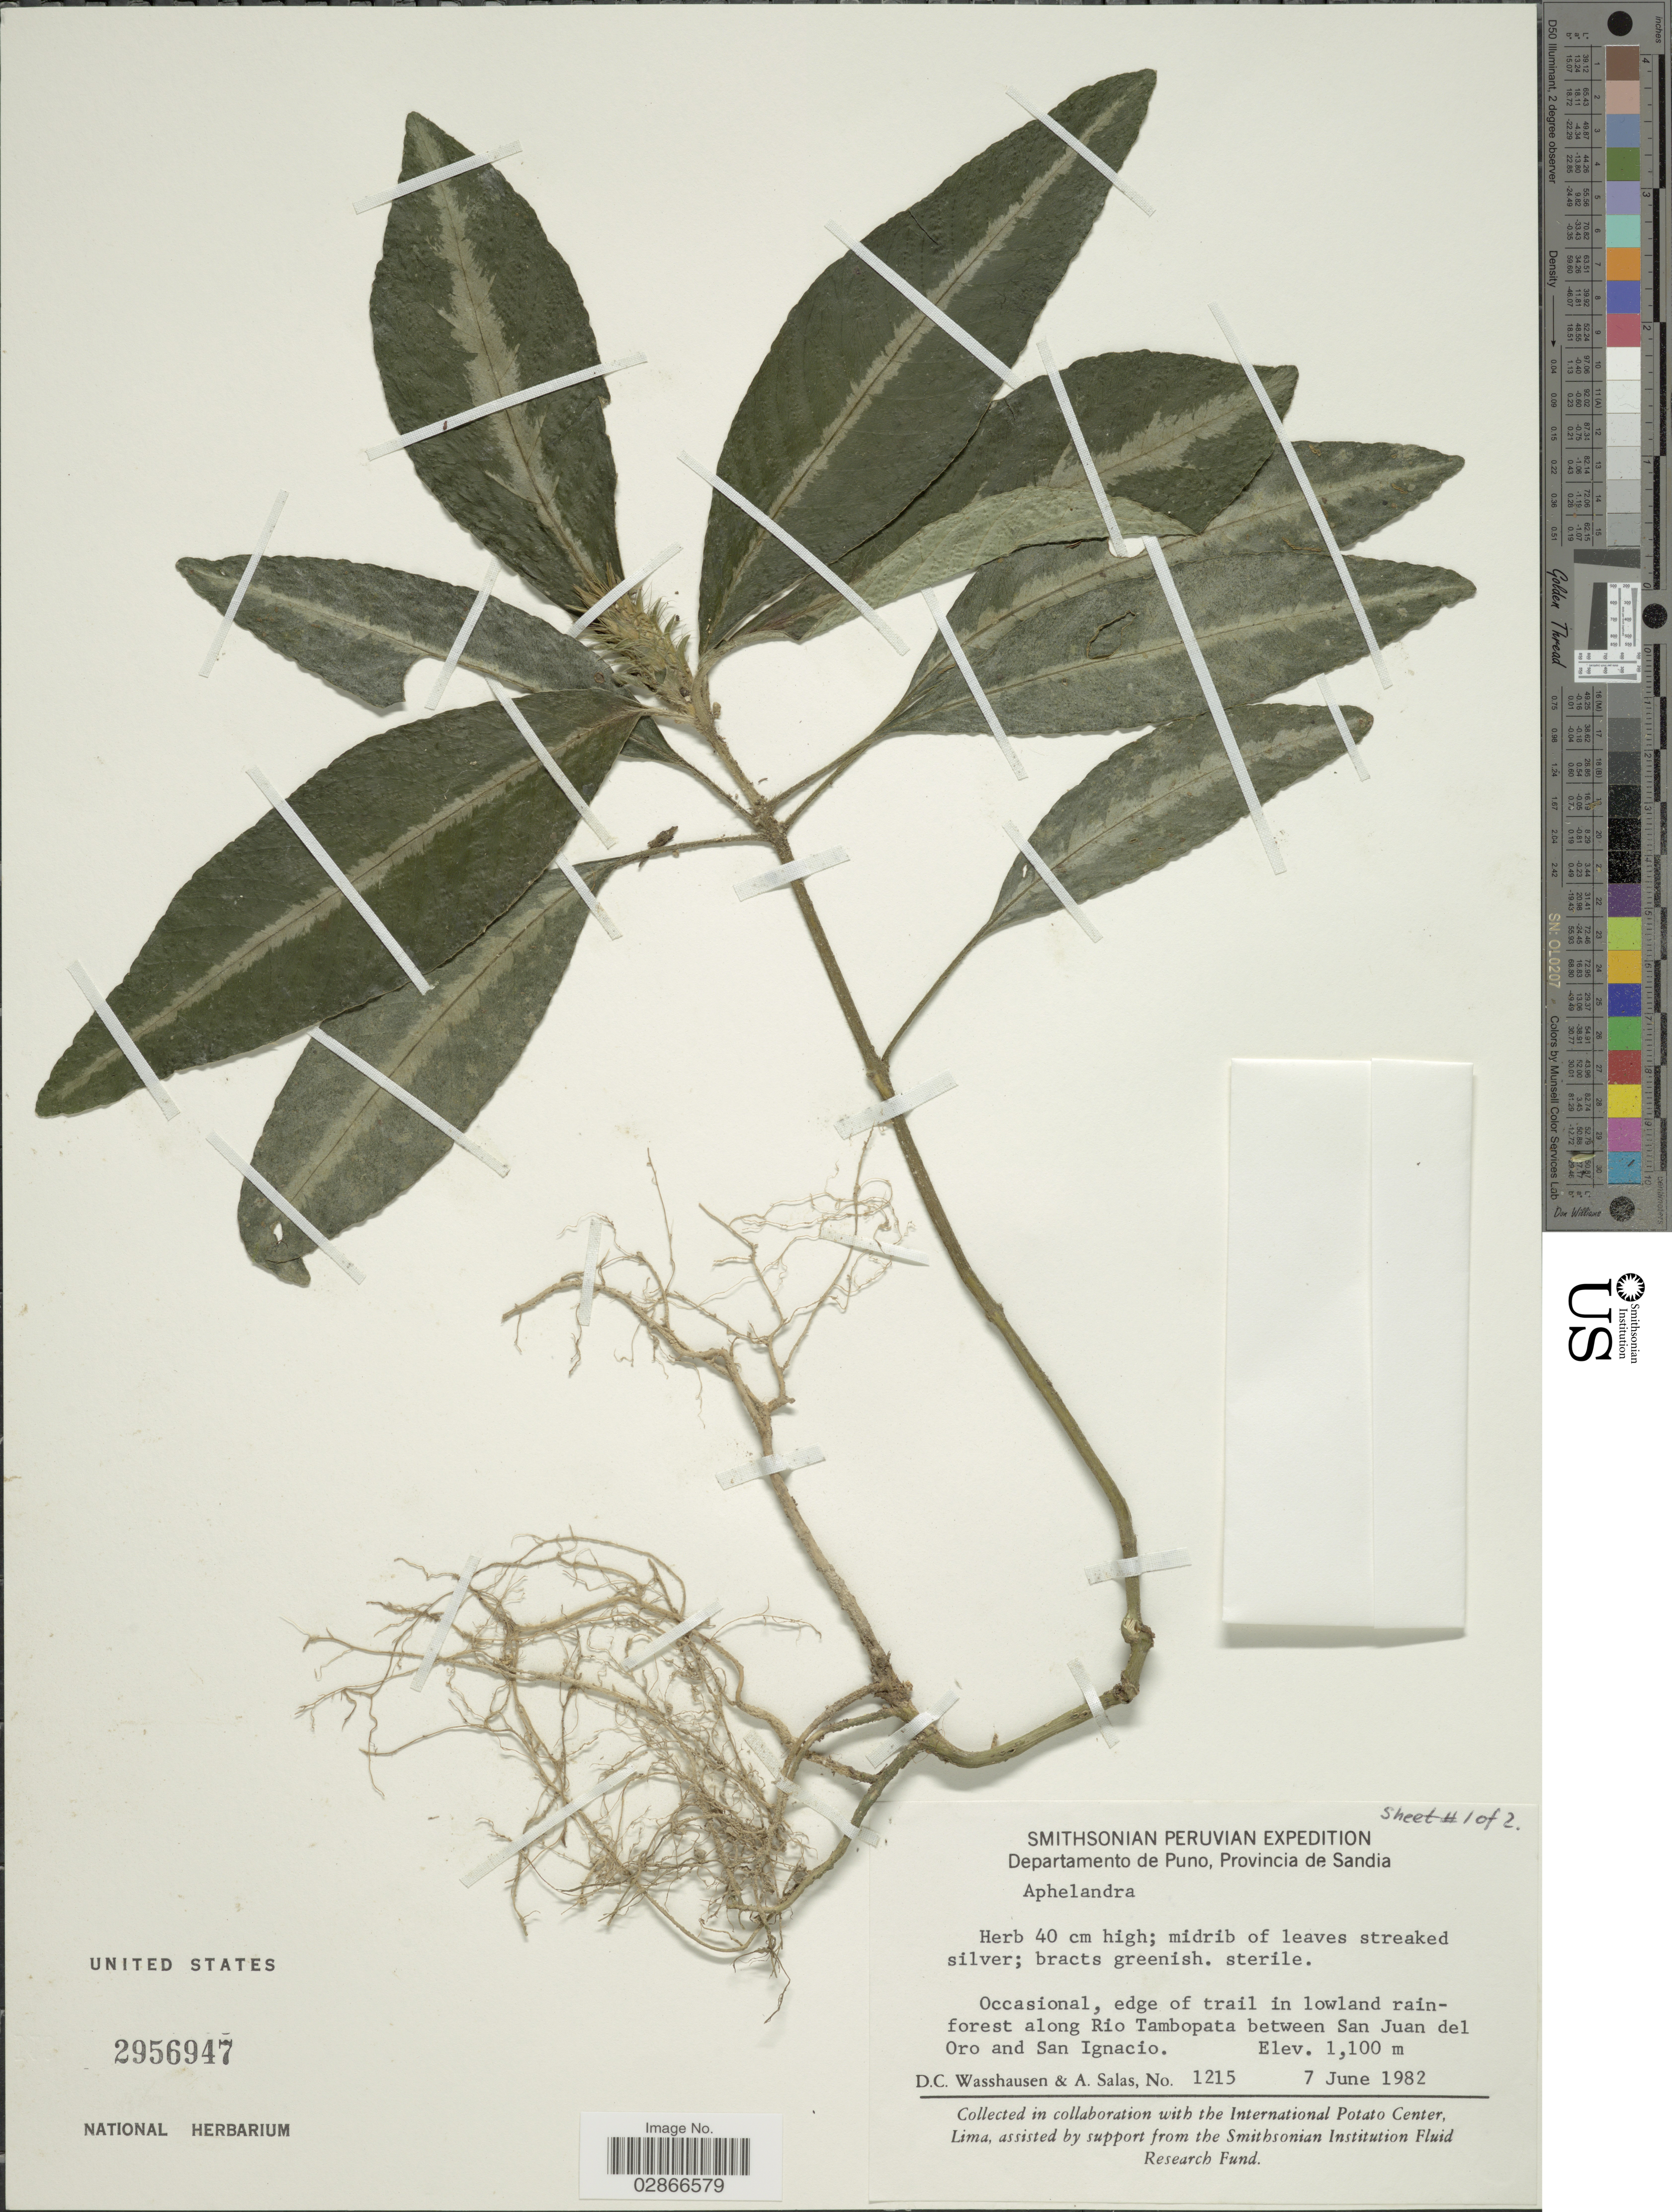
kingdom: Plantae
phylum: Tracheophyta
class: Magnoliopsida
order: Lamiales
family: Acanthaceae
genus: Aphelandra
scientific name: Aphelandra caput-medusae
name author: Lindau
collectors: D. C. Wasshausen & A. Salas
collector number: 1215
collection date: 1982-06-07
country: Peru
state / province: Puno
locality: Departamento de Puno, Provincia de Sandia. Along Rio Rambopata between San Juan del Oro and San Ignacio.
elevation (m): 1100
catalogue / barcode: US 2956947